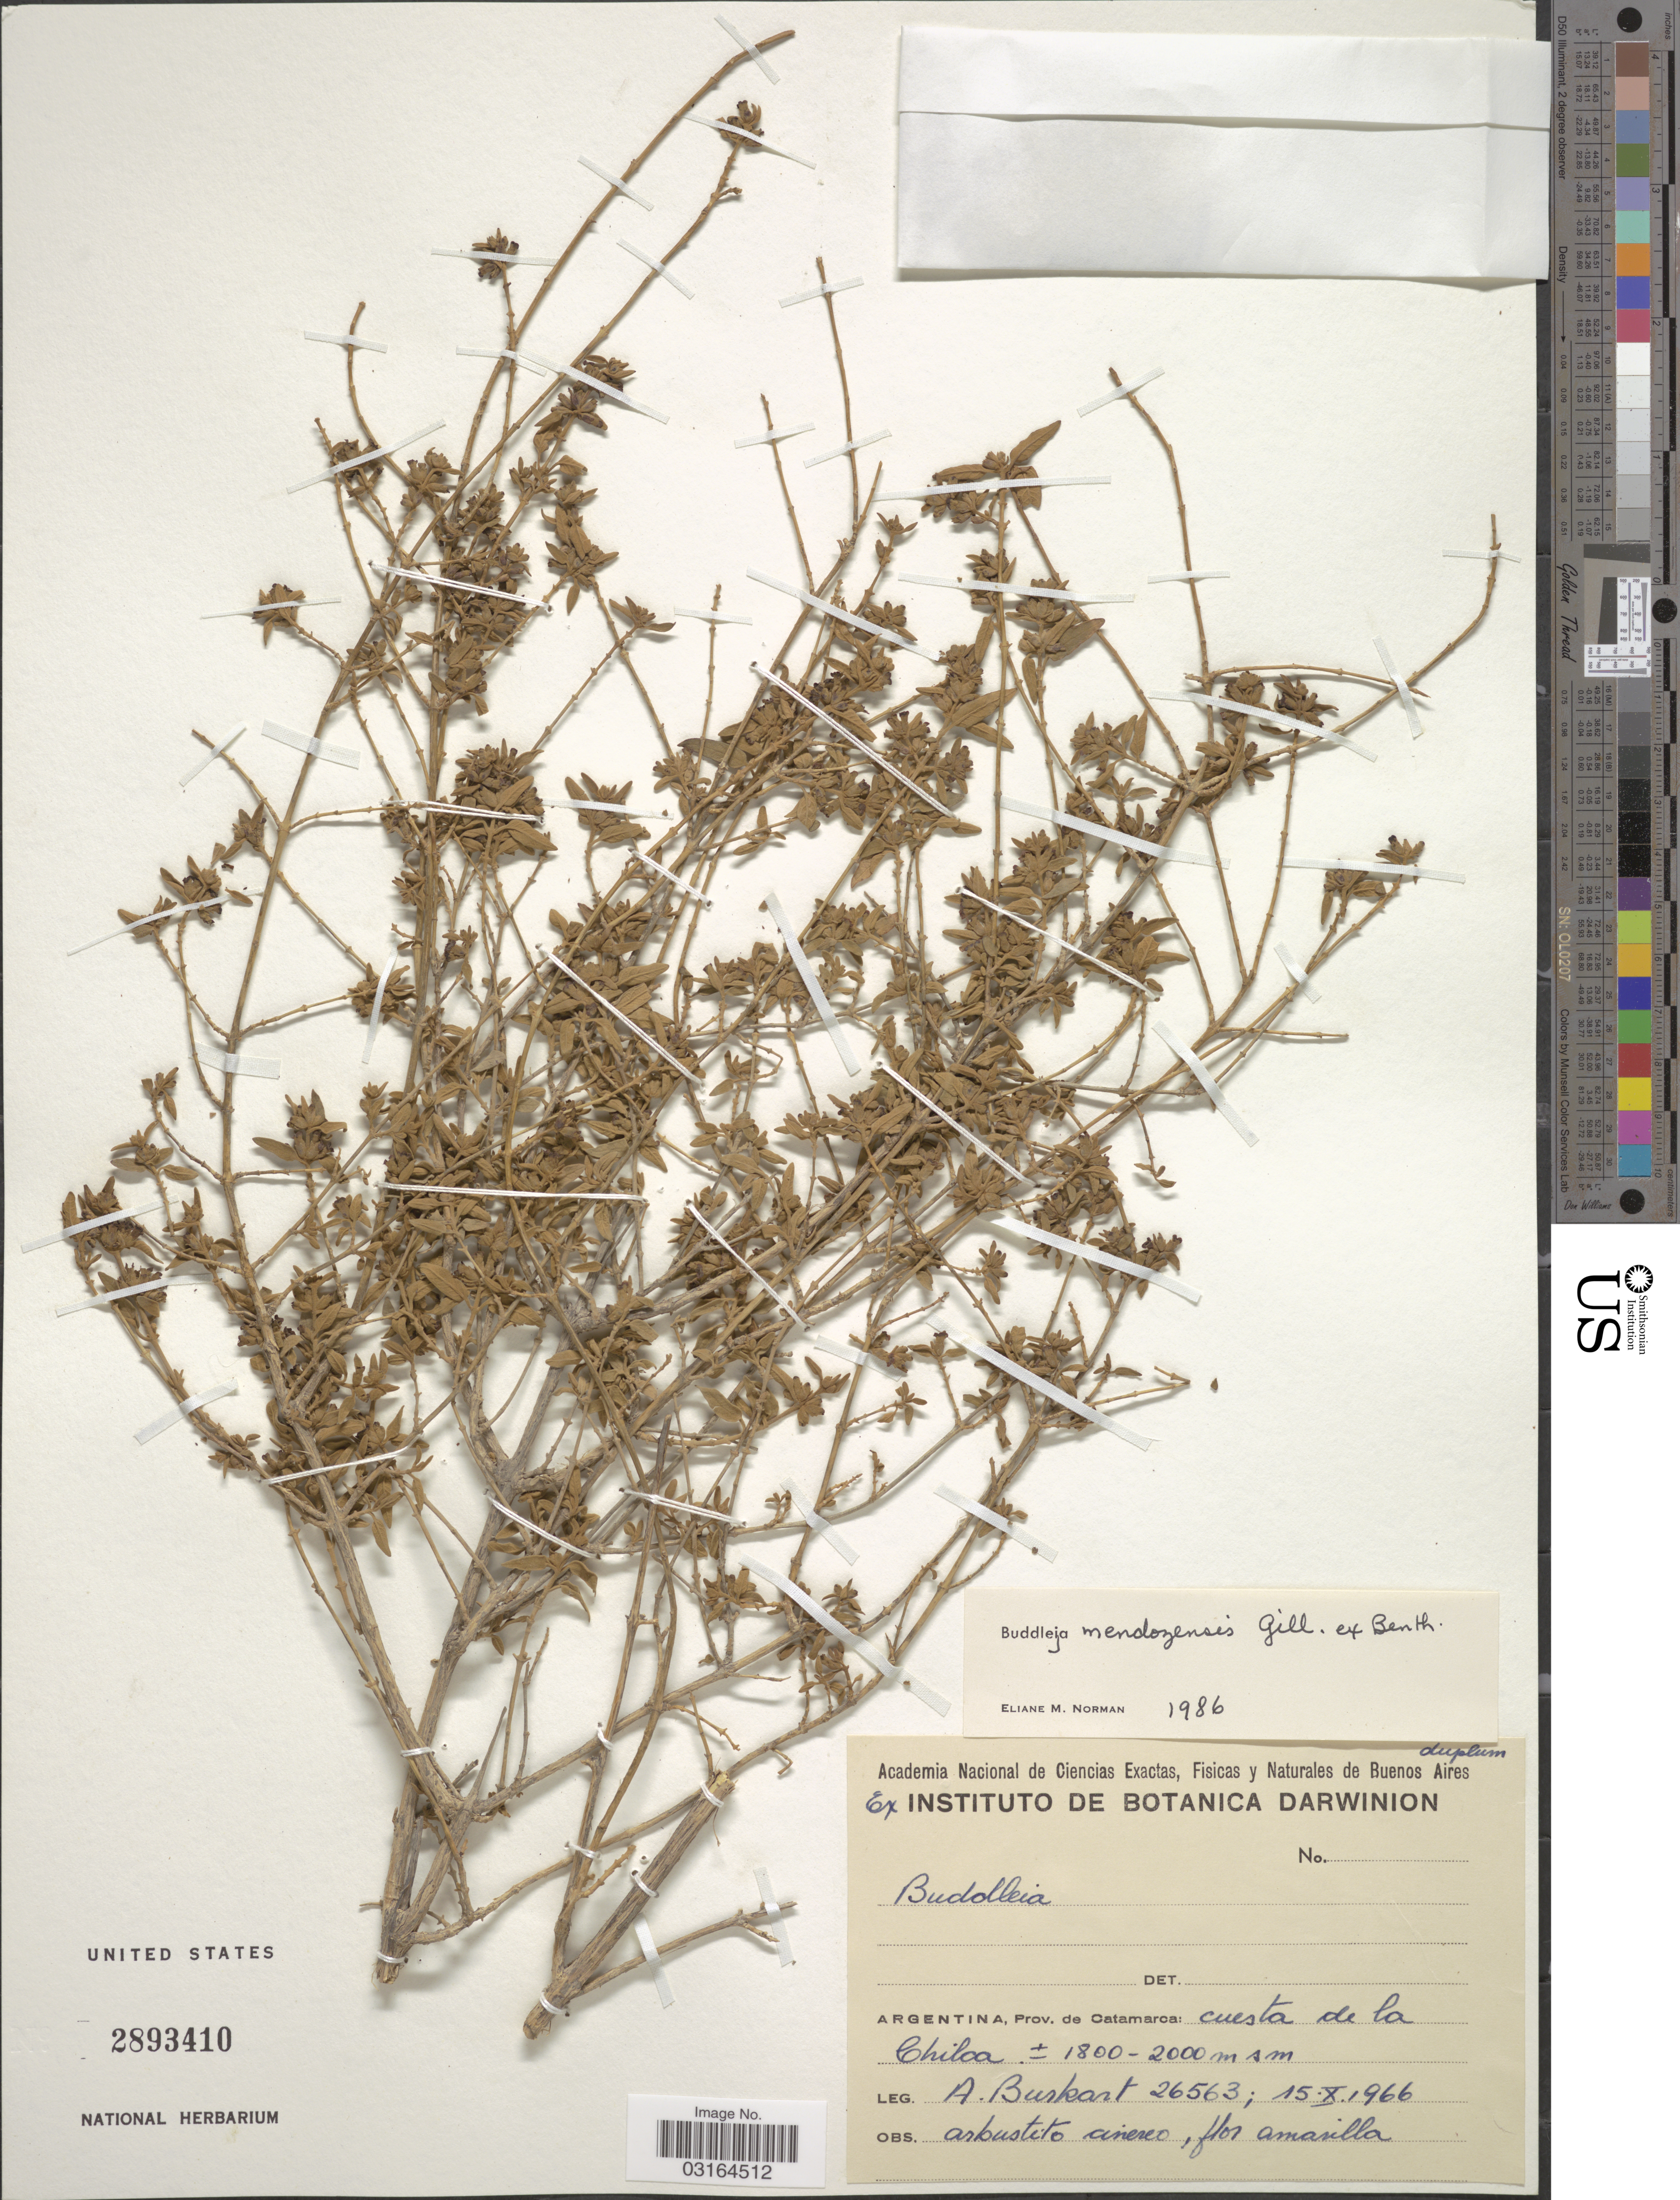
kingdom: Plantae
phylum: Tracheophyta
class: Magnoliopsida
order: Lamiales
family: Scrophulariaceae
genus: Buddleja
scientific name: Buddleja mendozensis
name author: Gillet ex Benth.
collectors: A. E. Burkart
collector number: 26563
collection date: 1966-10-15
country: Argentina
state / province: Catamarca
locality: Prov. de Catamarca: cuesta de la Chilca.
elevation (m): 1800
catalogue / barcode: US 2893410